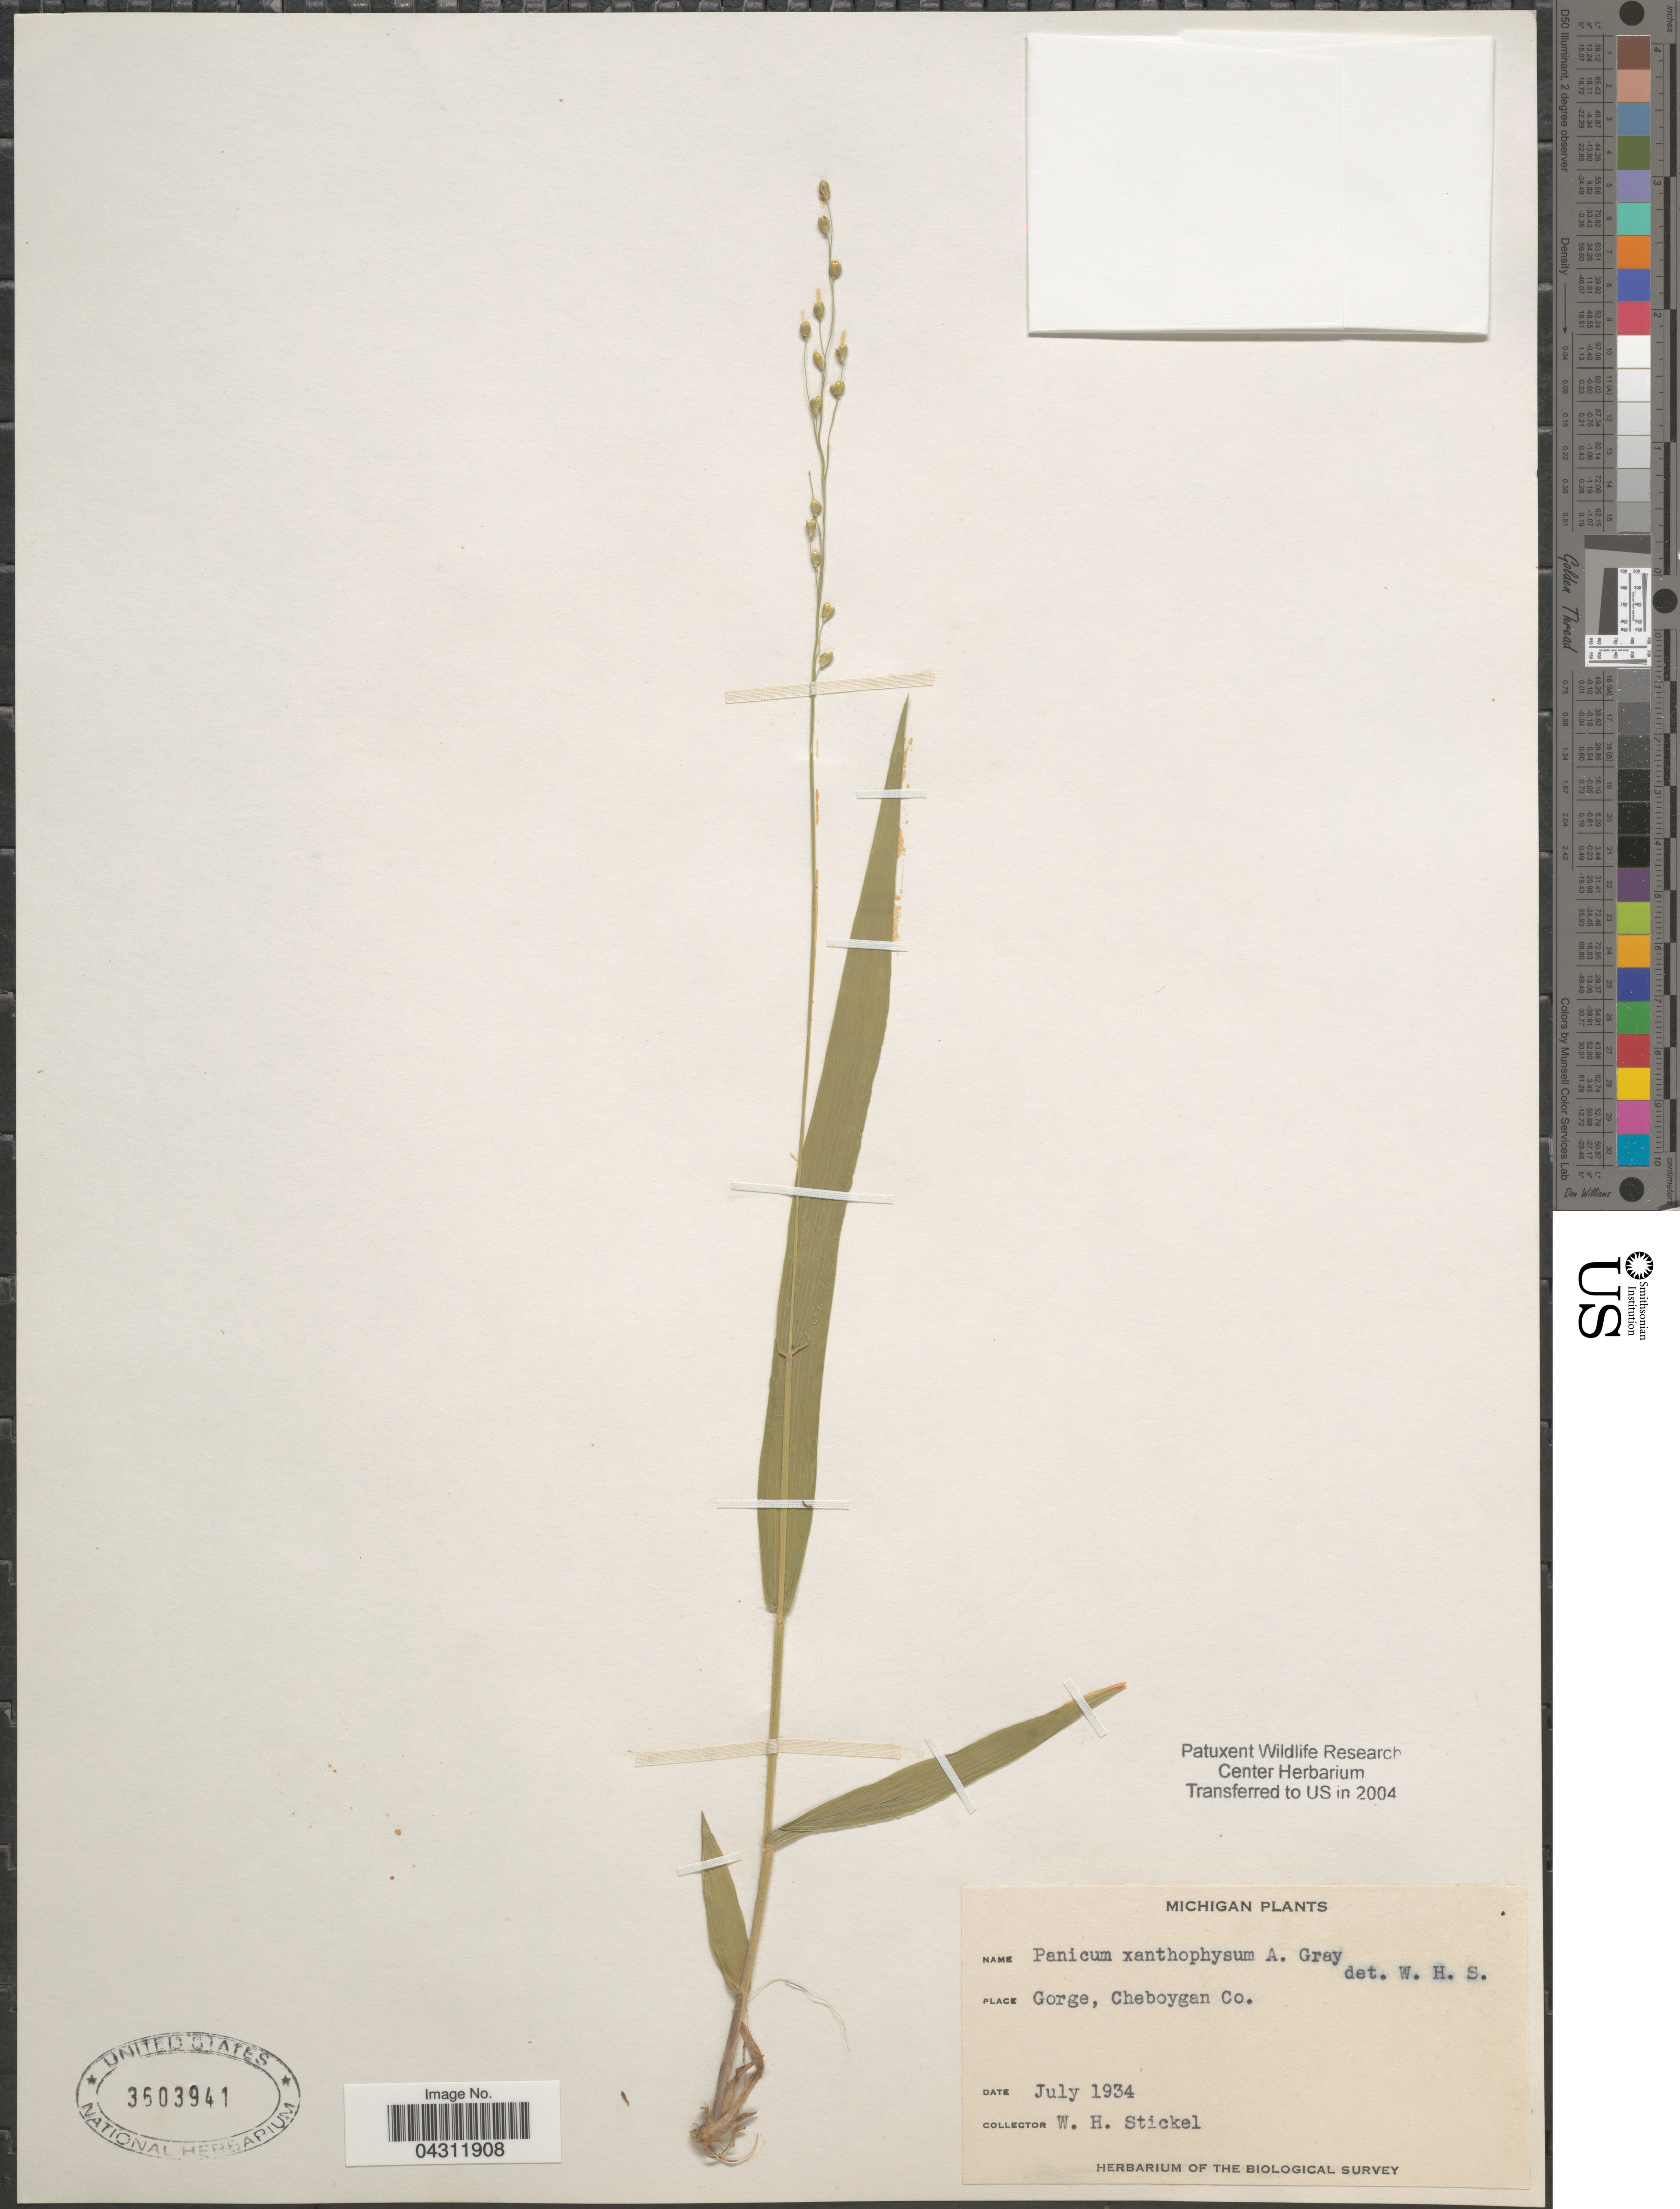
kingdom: Plantae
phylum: Tracheophyta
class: Liliopsida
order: Poales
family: Poaceae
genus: Dichanthelium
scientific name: Dichanthelium xanthophysum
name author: (A. Gray) Freckmann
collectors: W. Stickel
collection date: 1934-07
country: United States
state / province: Michigan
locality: Gorge, Cheboygan Co. Biological Survey.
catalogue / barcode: US 3603941